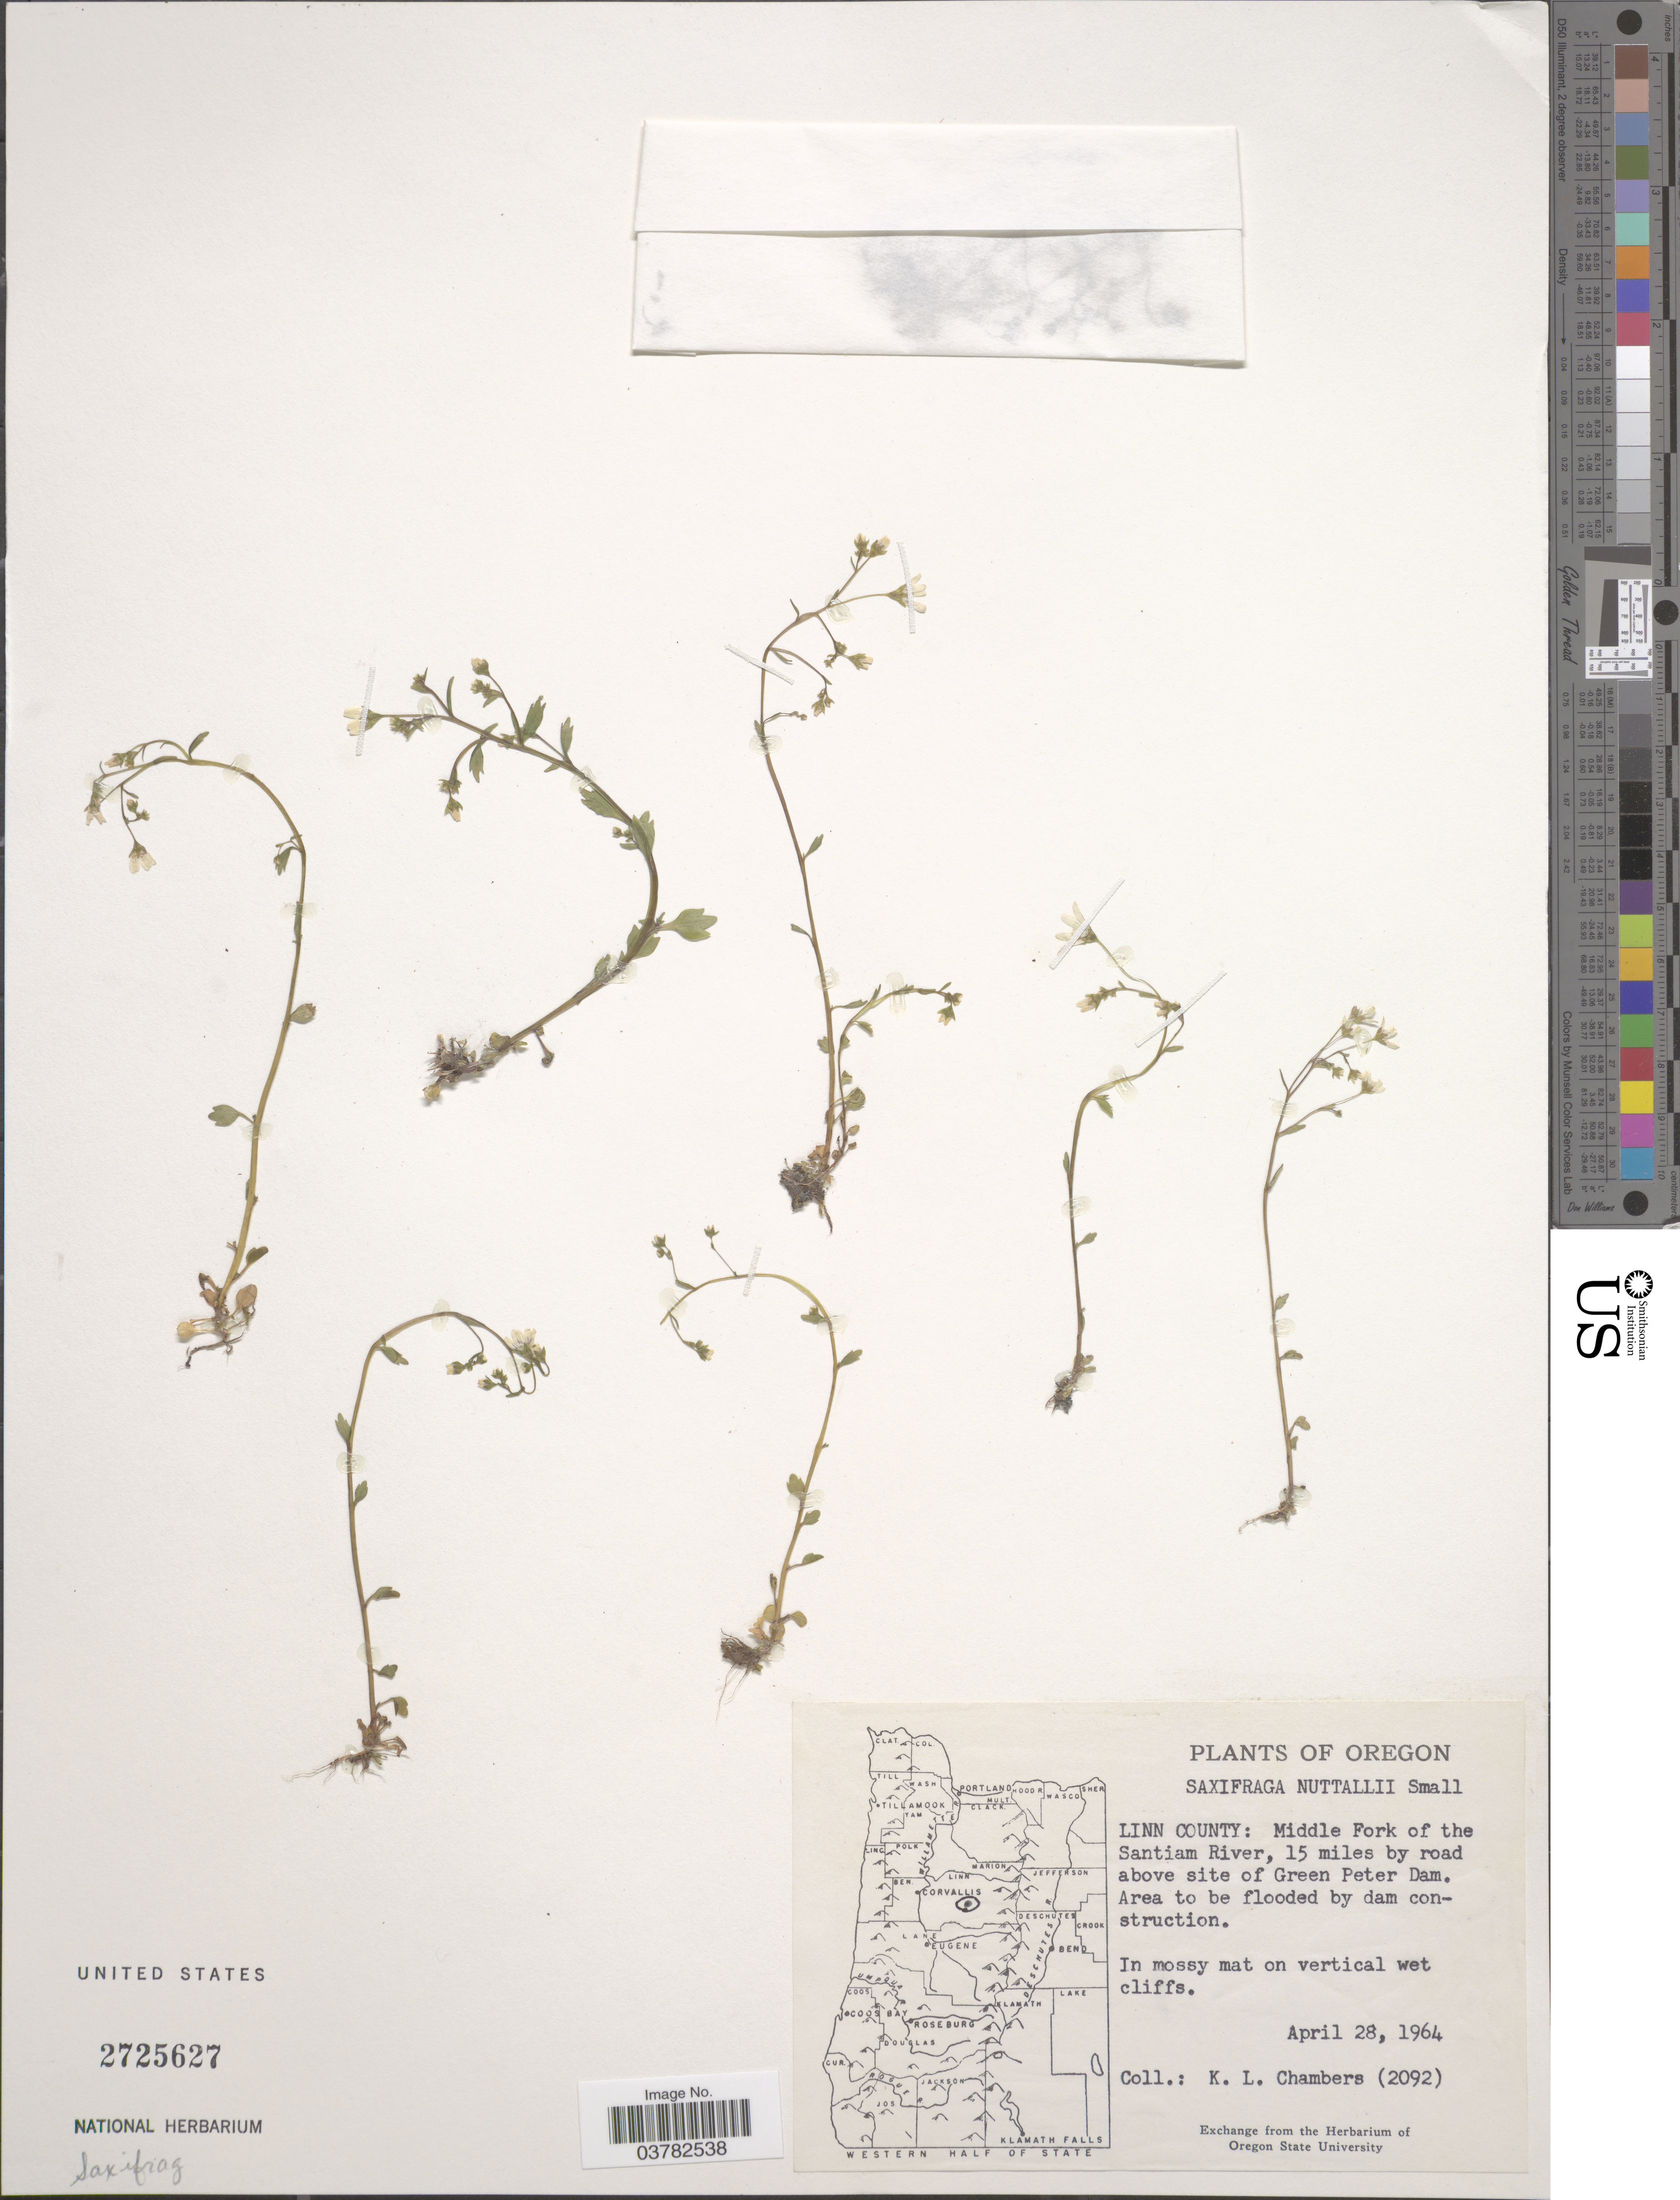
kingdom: Plantae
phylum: Tracheophyta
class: Magnoliopsida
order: Saxifragales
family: Saxifragaceae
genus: Saxifraga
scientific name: Saxifraga nuttallii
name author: Small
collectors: K. Chambers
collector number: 2092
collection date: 1964-04-28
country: United States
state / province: Oregon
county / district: Linn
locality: Linn County: Middle Fork of the Santiam River, 15 miles by road above site of Green Peter Dam. Area to be flooded by dam construction.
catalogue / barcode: US 2725627